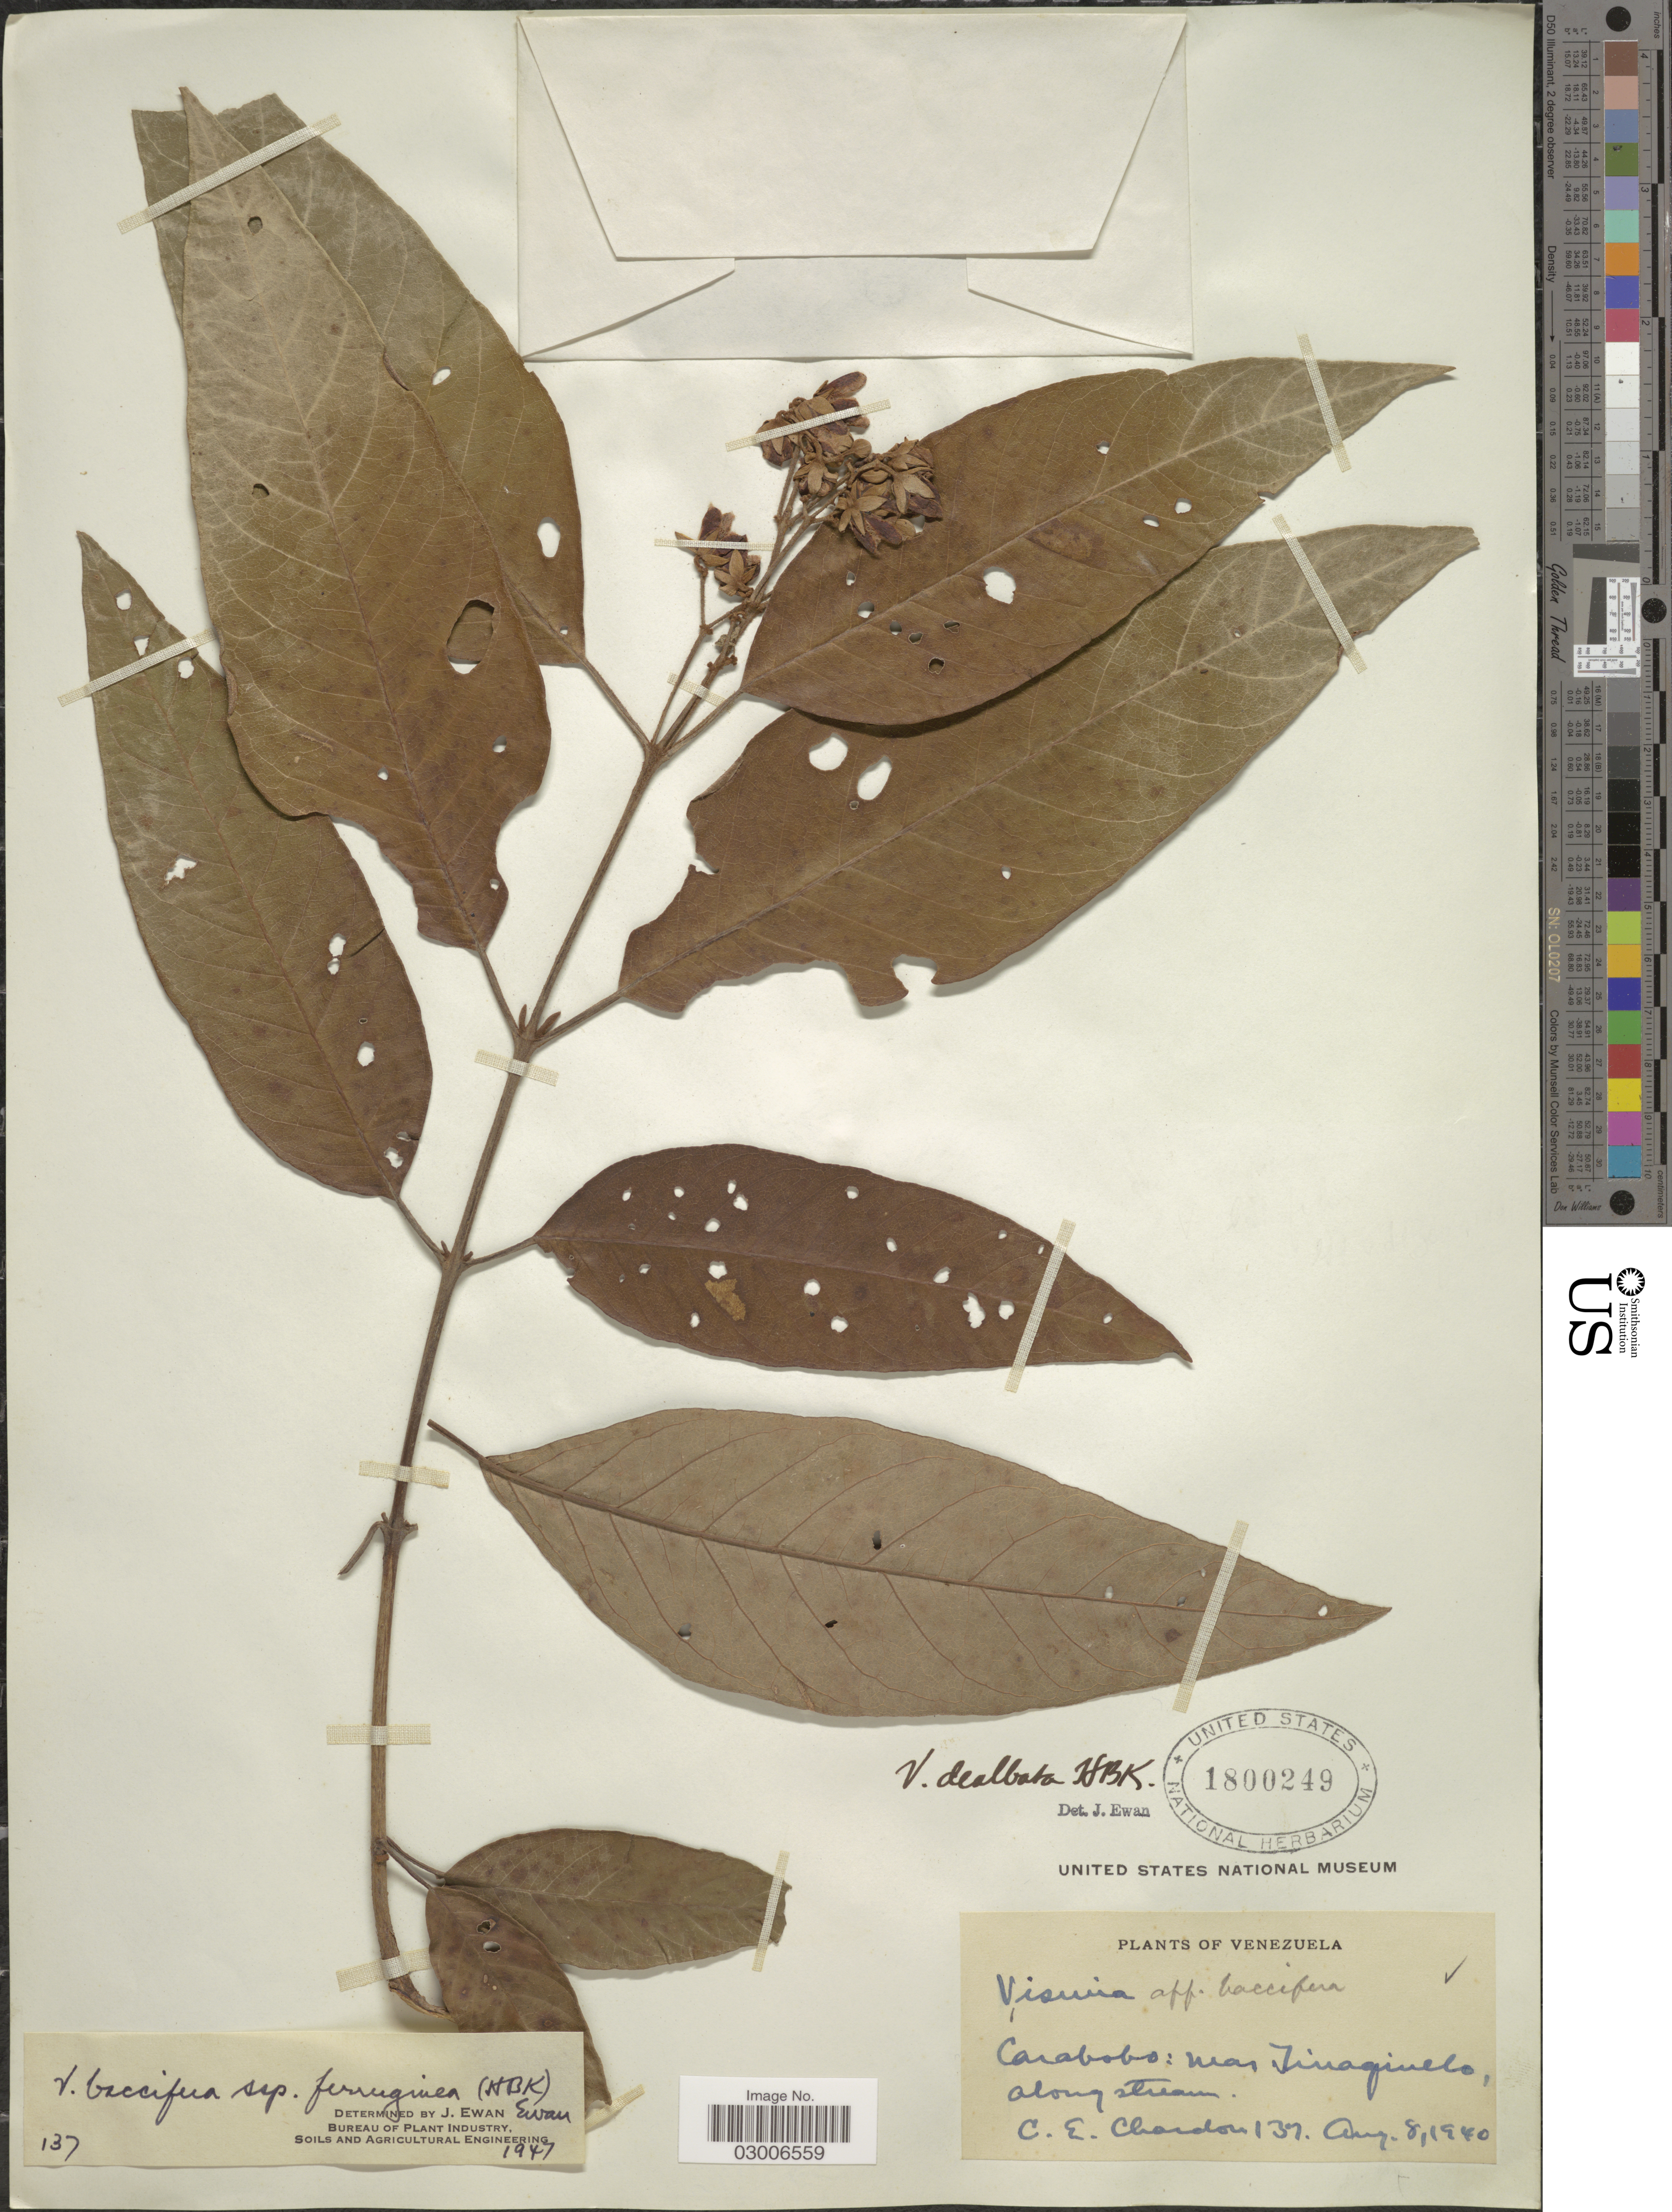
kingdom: Plantae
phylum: Tracheophyta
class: Magnoliopsida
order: Malpighiales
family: Hypericaceae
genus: Vismia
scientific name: Vismia baccifera subsp. ferruginea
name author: (Kunth) Ewan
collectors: C. E. Chardón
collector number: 137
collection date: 1940-08-08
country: Venezuela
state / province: Carabobo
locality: Near Tinaqinelo, along stream.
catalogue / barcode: US 1800249